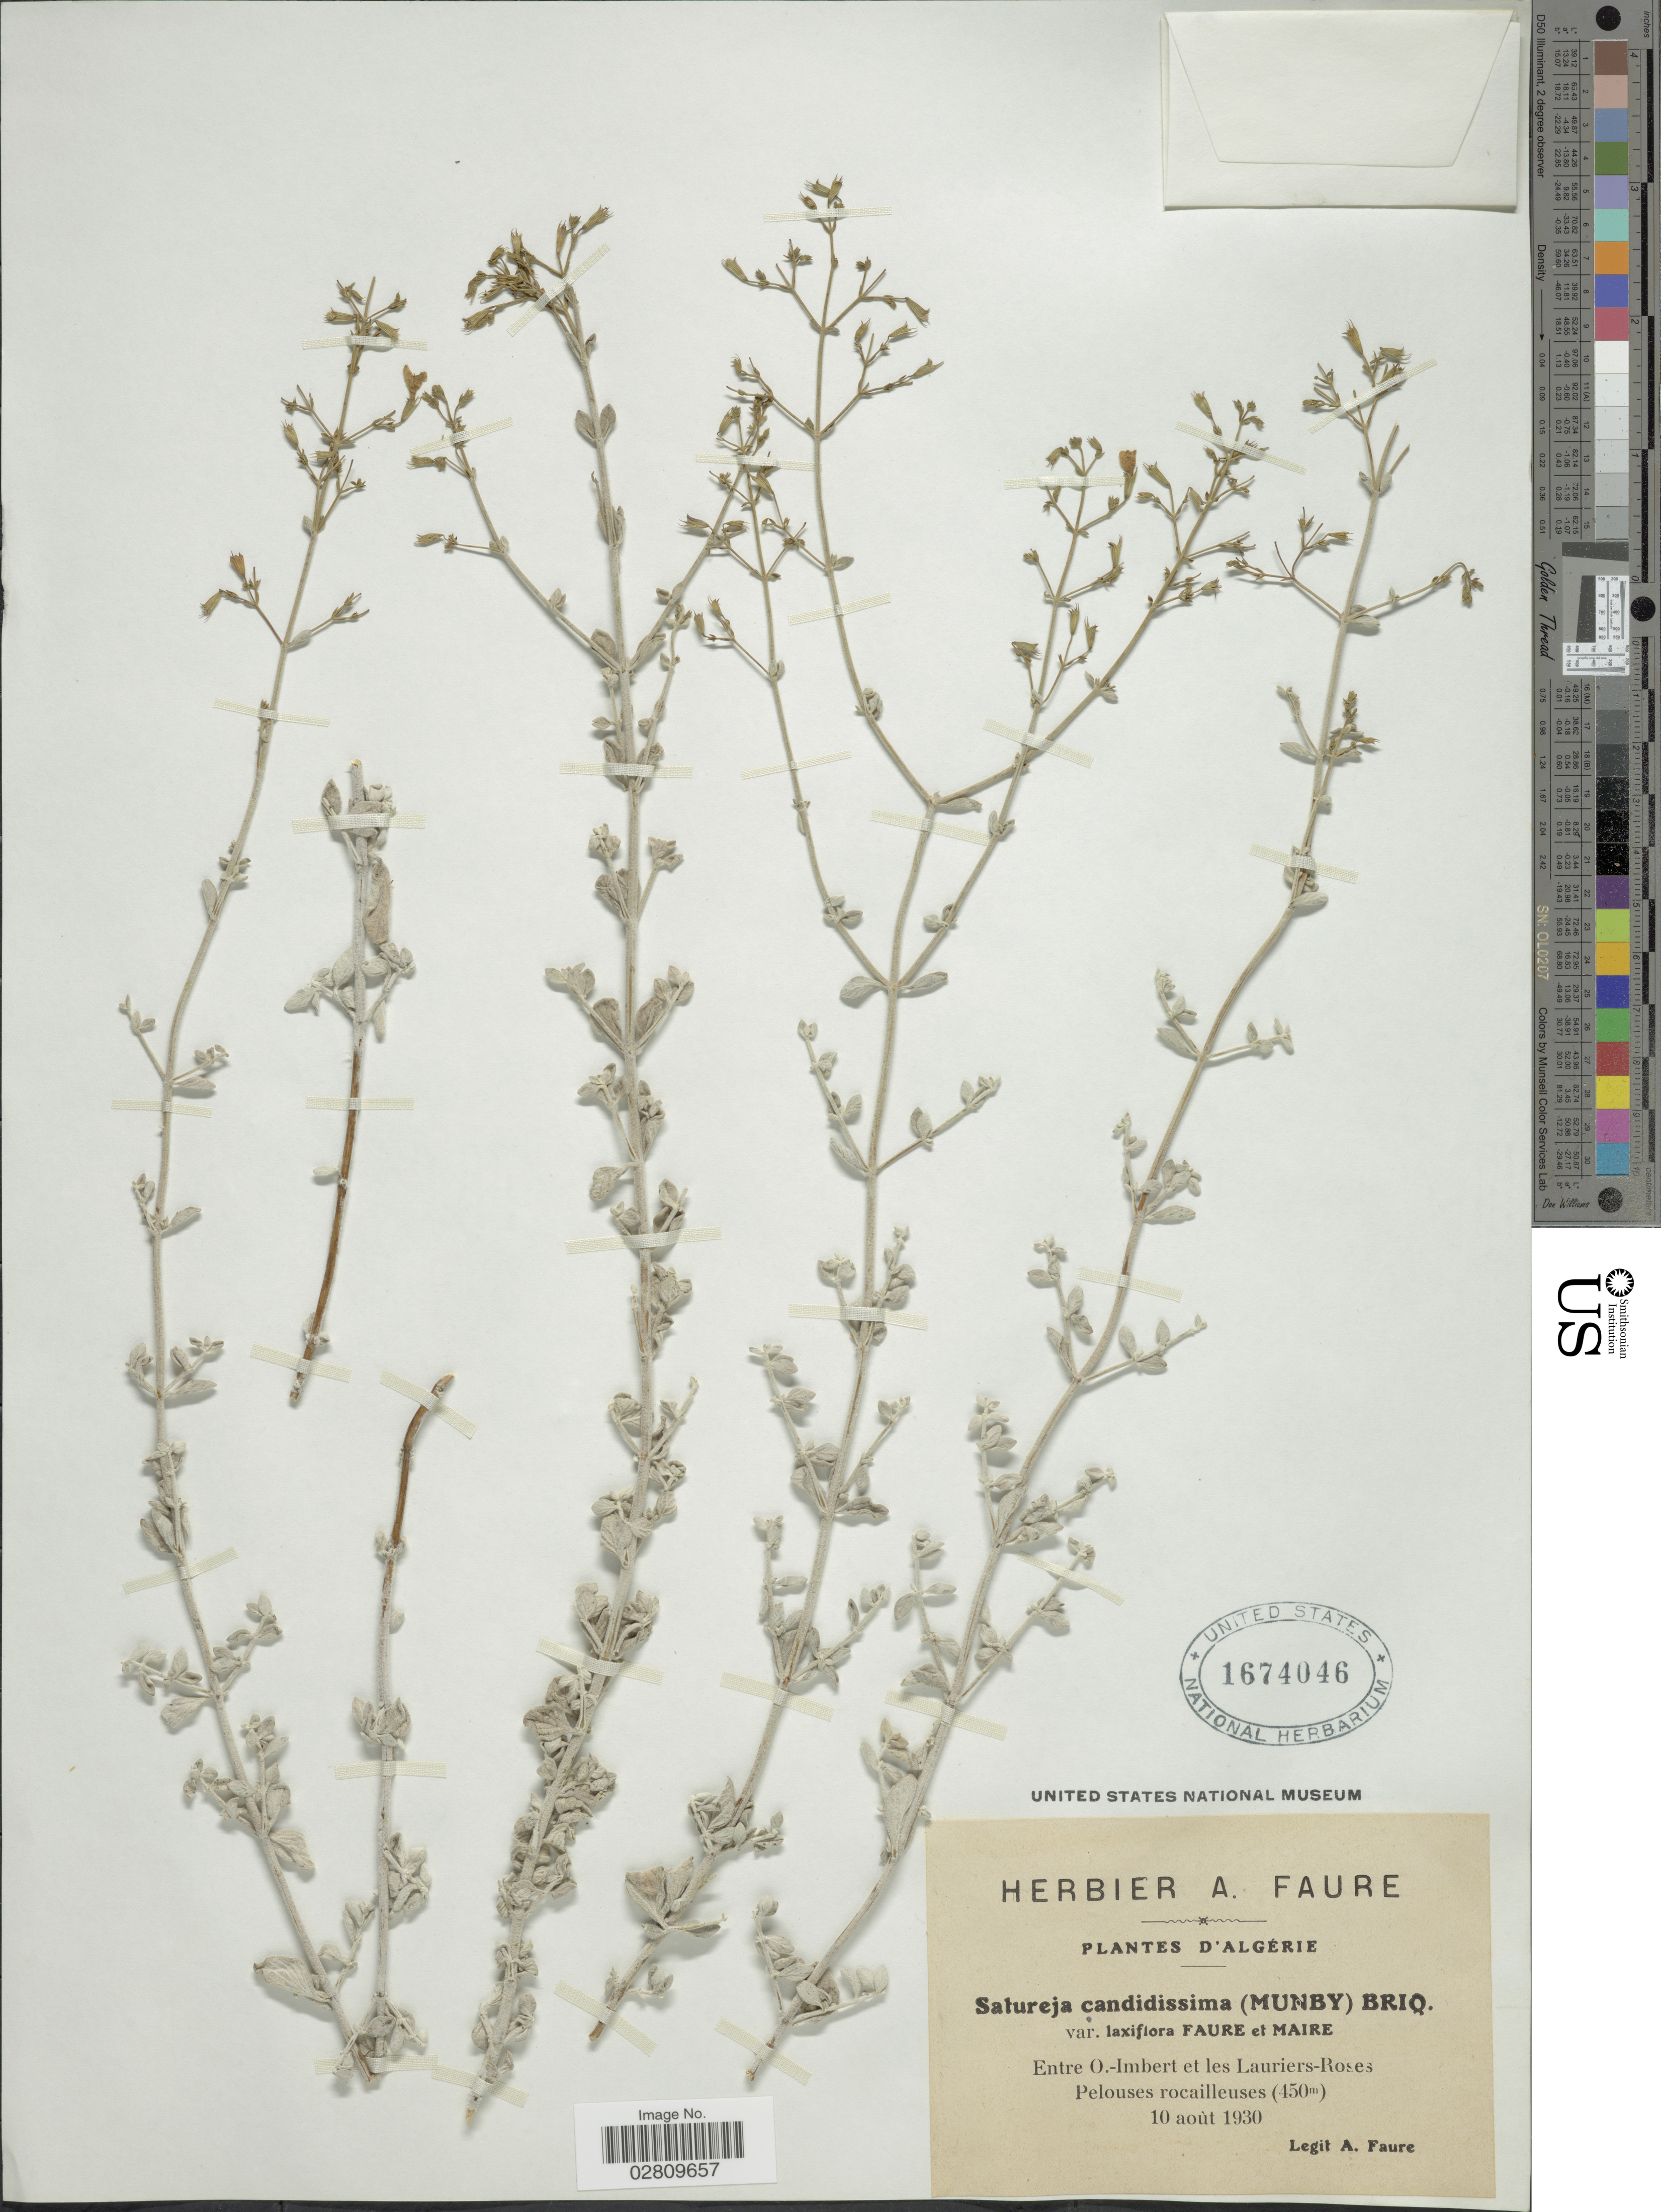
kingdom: Plantae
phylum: Tracheophyta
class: Magnoliopsida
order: Lamiales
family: Lamiaceae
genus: Clinopodium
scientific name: Clinopodium candidissimum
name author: (Munby) Kuntze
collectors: A. Faure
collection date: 1930-08-10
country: Algeria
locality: Algérie. Entre O.-Imbert et les Lauriers-Roses. Pelouses rocailleuses.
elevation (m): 450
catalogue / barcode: US 1674046